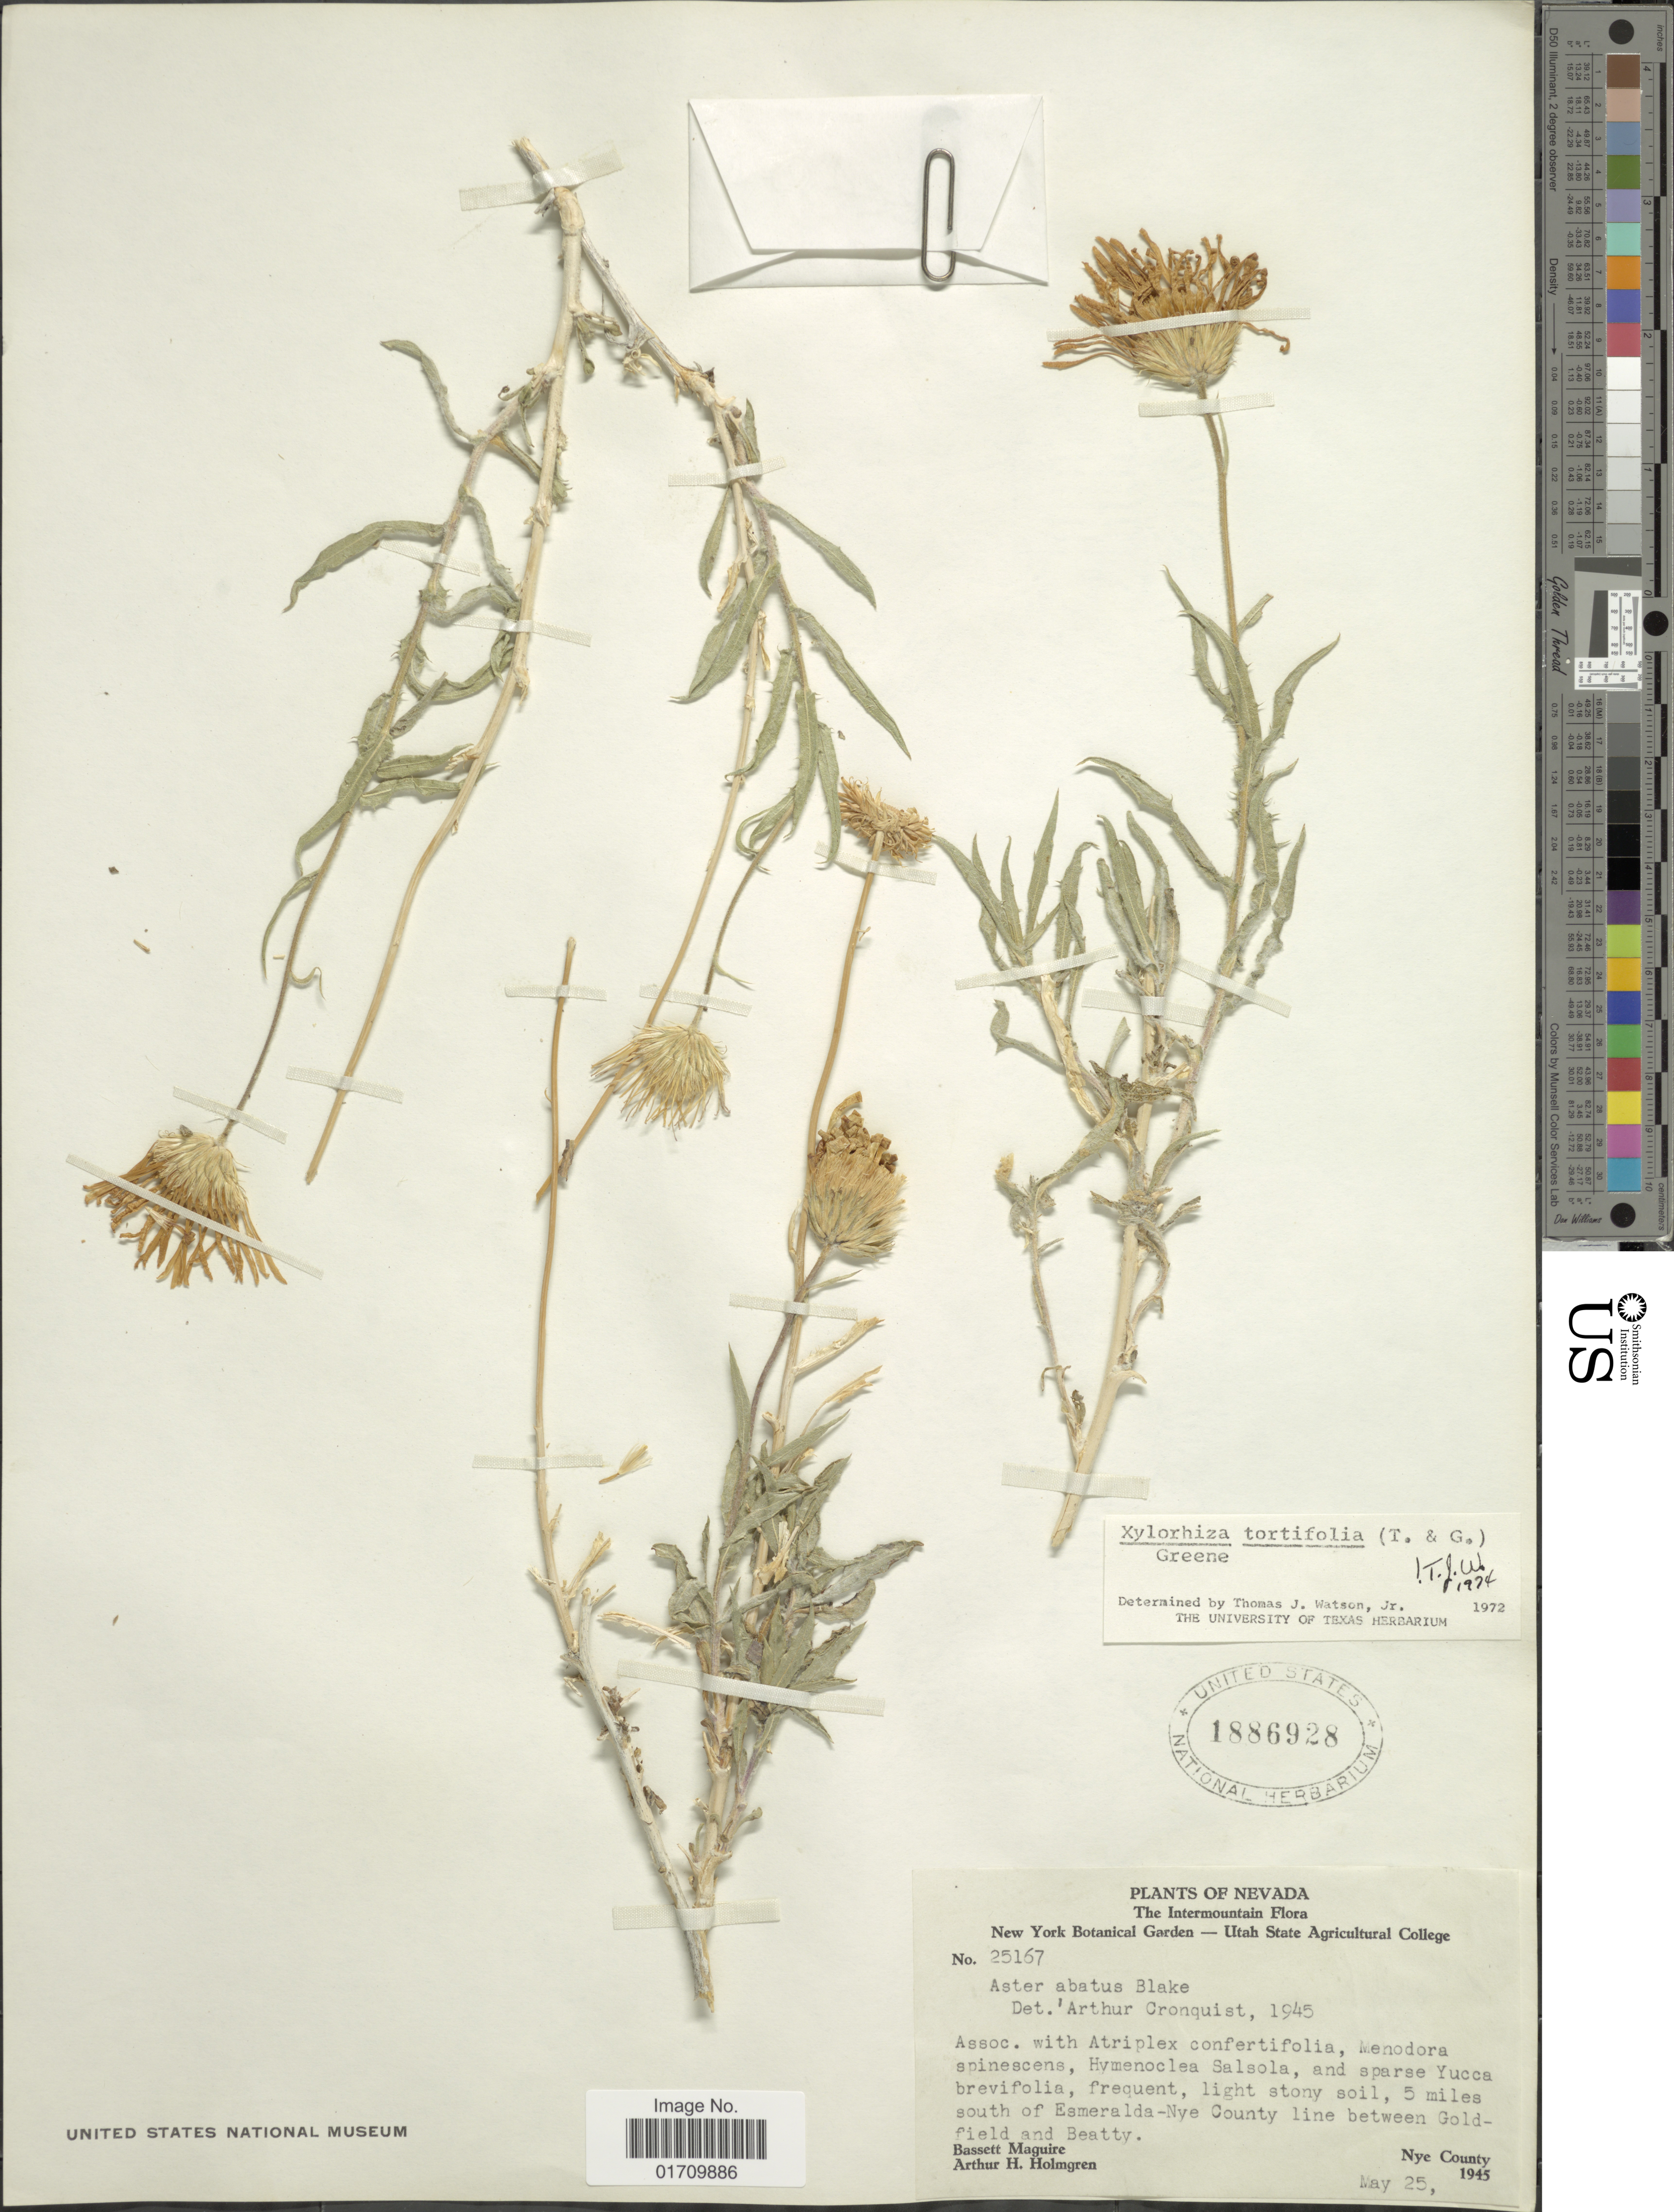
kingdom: Plantae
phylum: Tracheophyta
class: Magnoliopsida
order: Asterales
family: Asteraceae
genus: Xylorhiza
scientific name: Xylorhiza tortifolia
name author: (Torr. & A. Gray) Greene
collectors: B. Maguire & A. H. Holmgren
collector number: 25167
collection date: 1945-05-25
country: United States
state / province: Nevada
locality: The Intermountain, light stony soil, 5 miles south of Esmeralda-Nye County line between Goldfield and Beatty, Nye County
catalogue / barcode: US 1886928